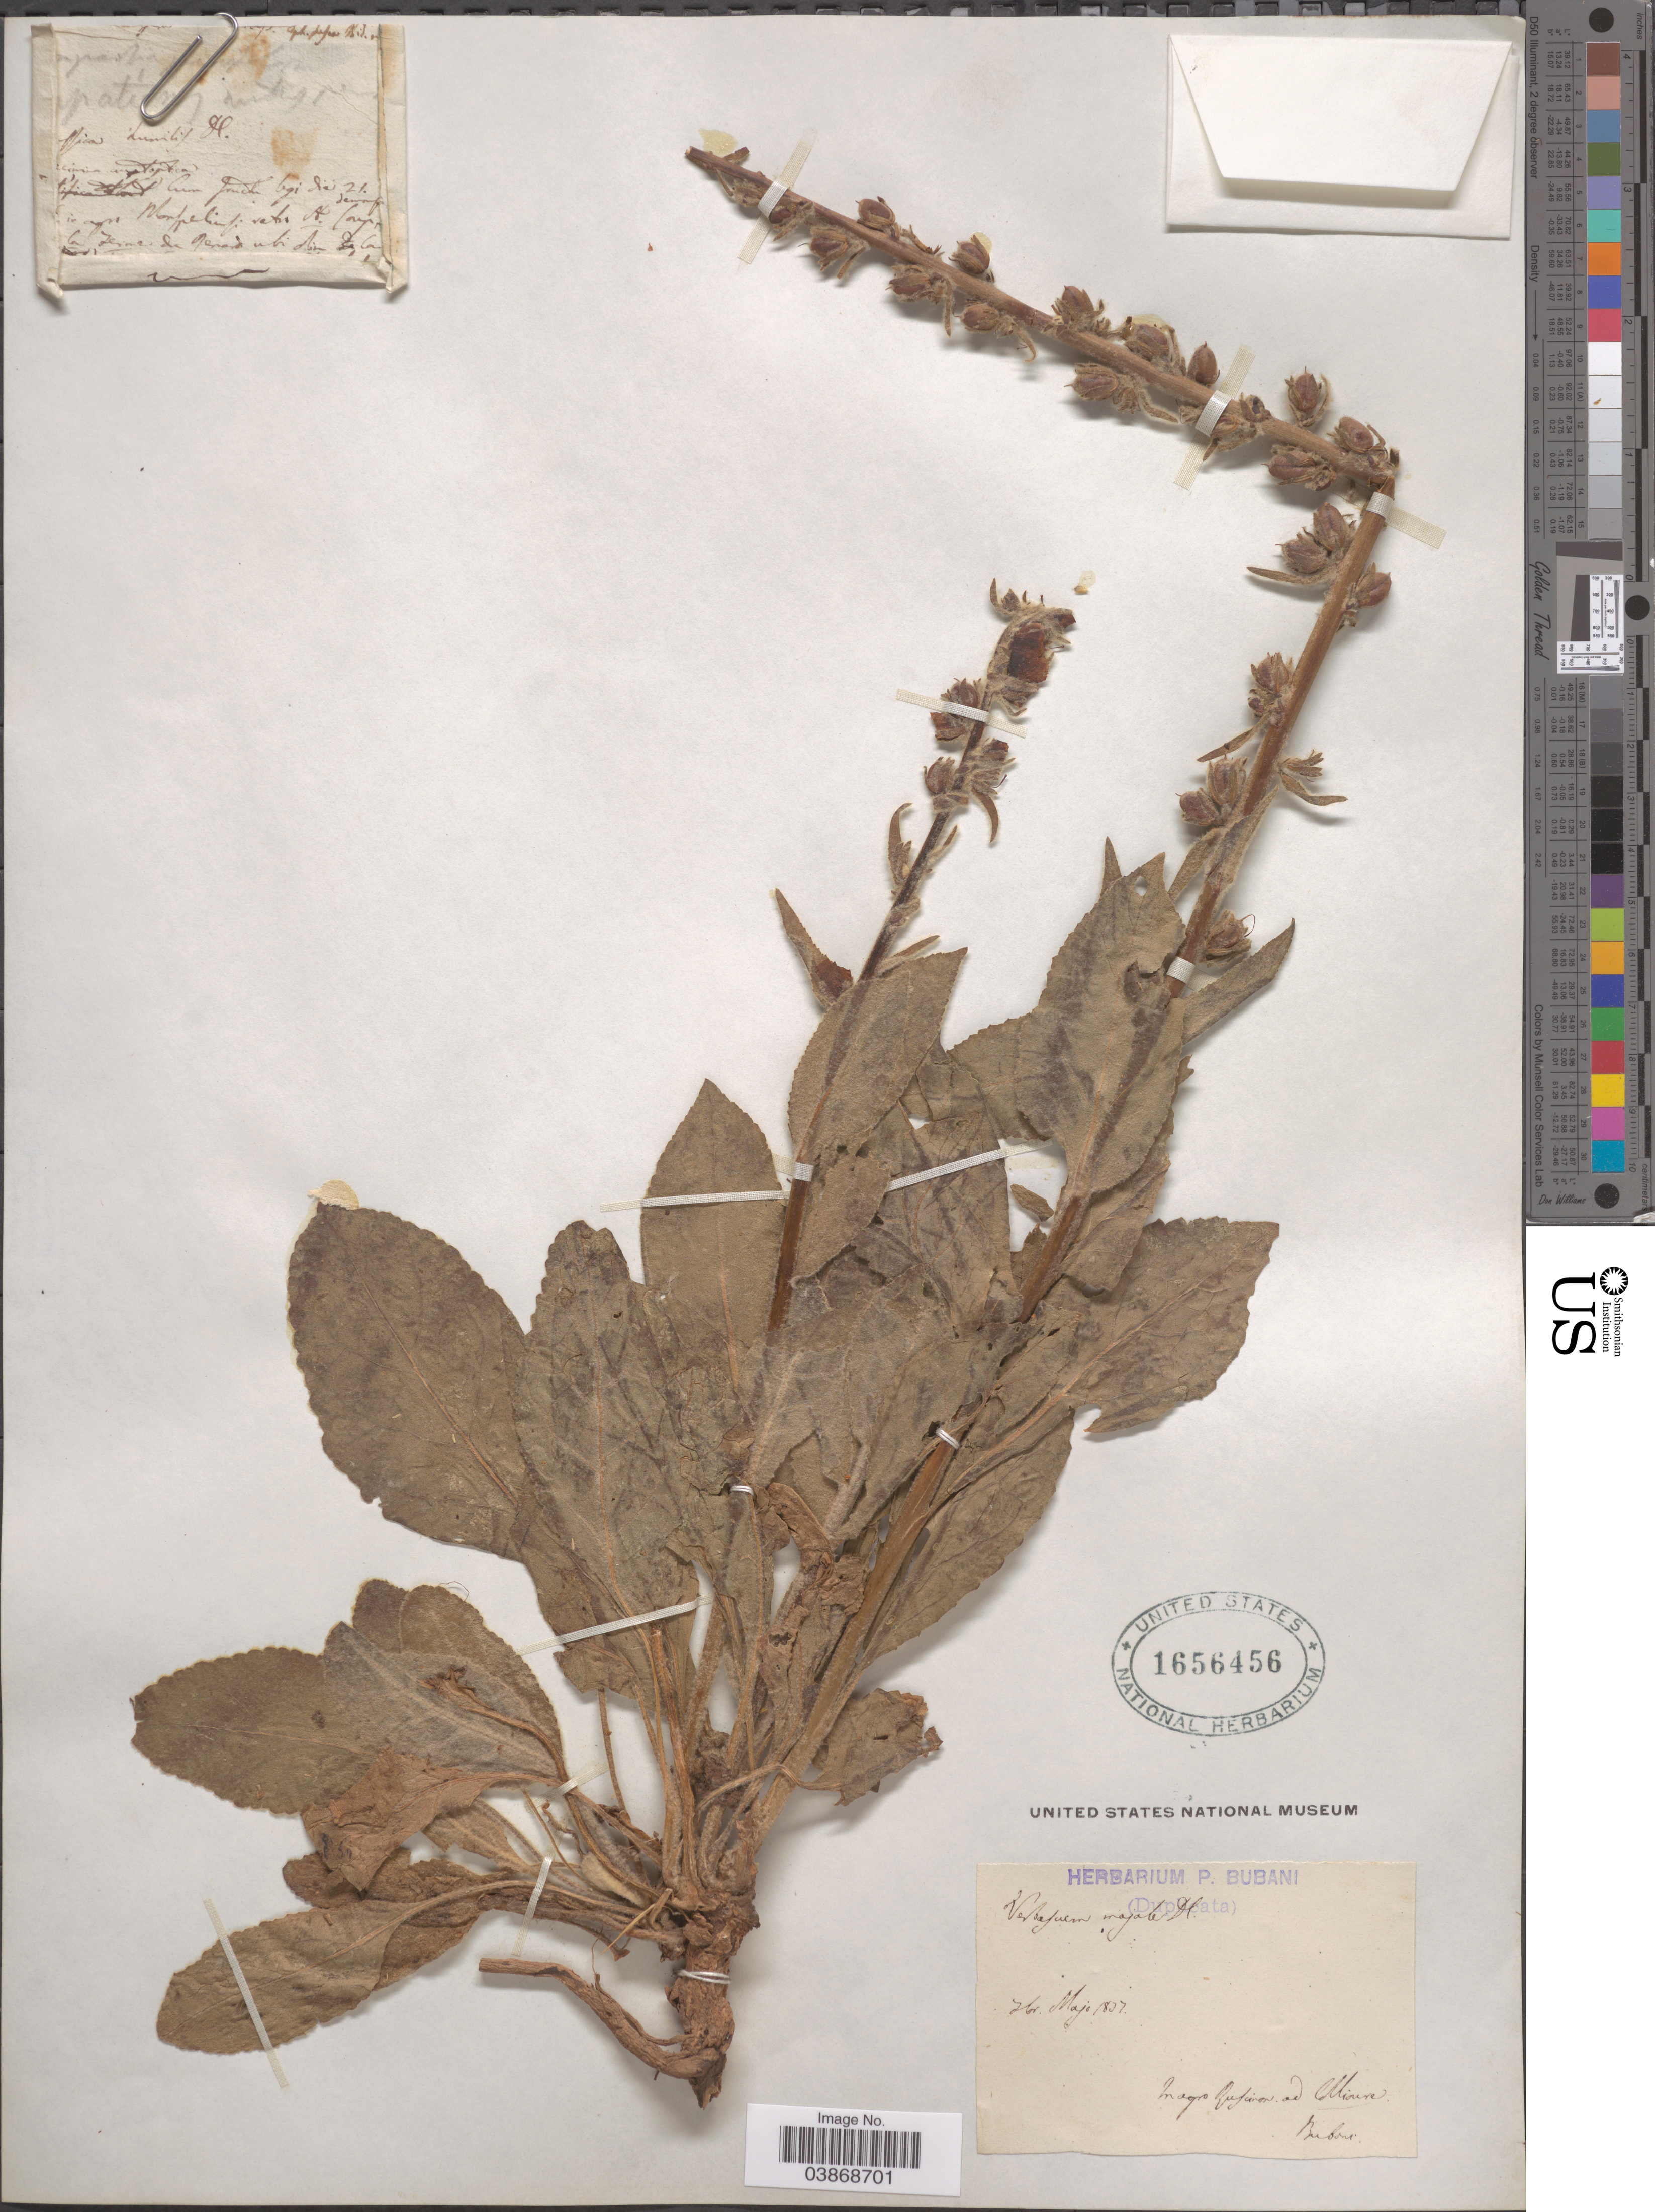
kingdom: Plantae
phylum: Tracheophyta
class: Magnoliopsida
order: Lamiales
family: Scrophulariaceae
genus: Verbascum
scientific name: Verbascum majale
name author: DC.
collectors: ex herb. P. Bubani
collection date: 1807-05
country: France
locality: In agro Ruscinon ad Collioure.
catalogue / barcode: US 1656456